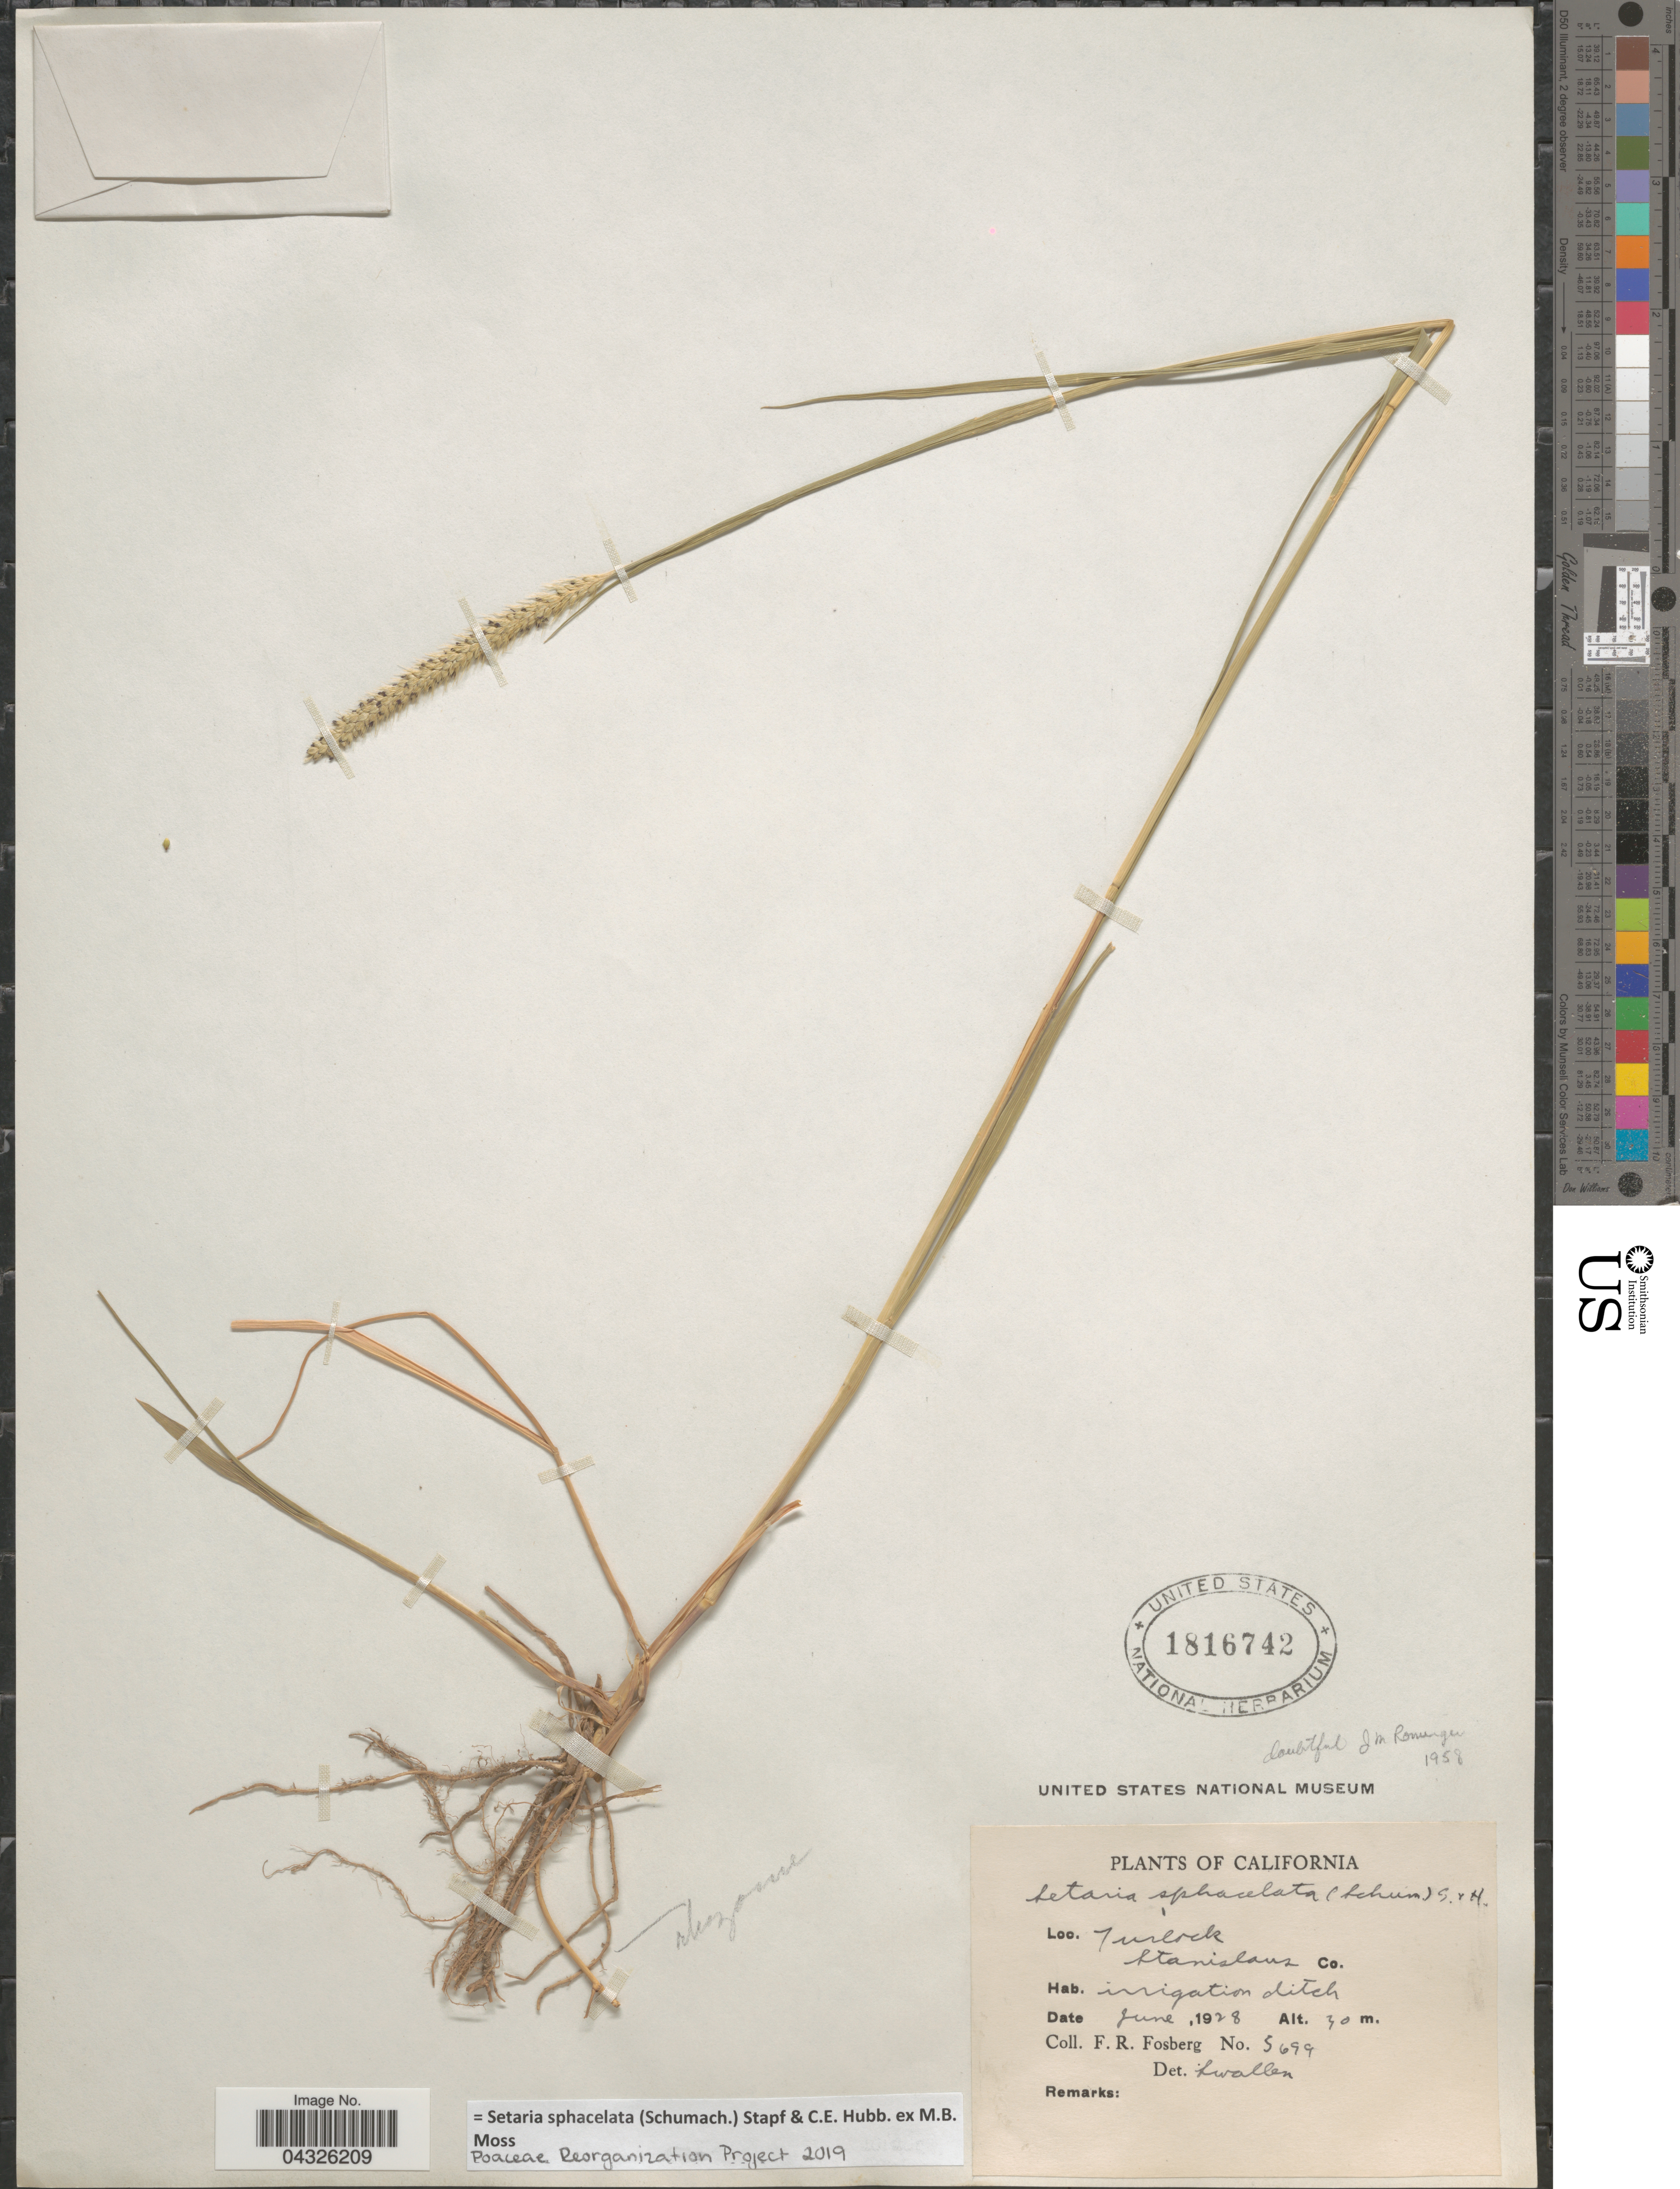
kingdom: Plantae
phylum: Tracheophyta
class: Liliopsida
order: Poales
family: Poaceae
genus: Setaria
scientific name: Setaria sphacelata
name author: (Schumach.) Stapf & Hubb. ex Moss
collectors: F. R. Fosberg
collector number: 5699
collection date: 1928-06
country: United States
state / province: California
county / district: Stanislaus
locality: Turlock, Stanislaus Co.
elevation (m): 30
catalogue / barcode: US 1816742